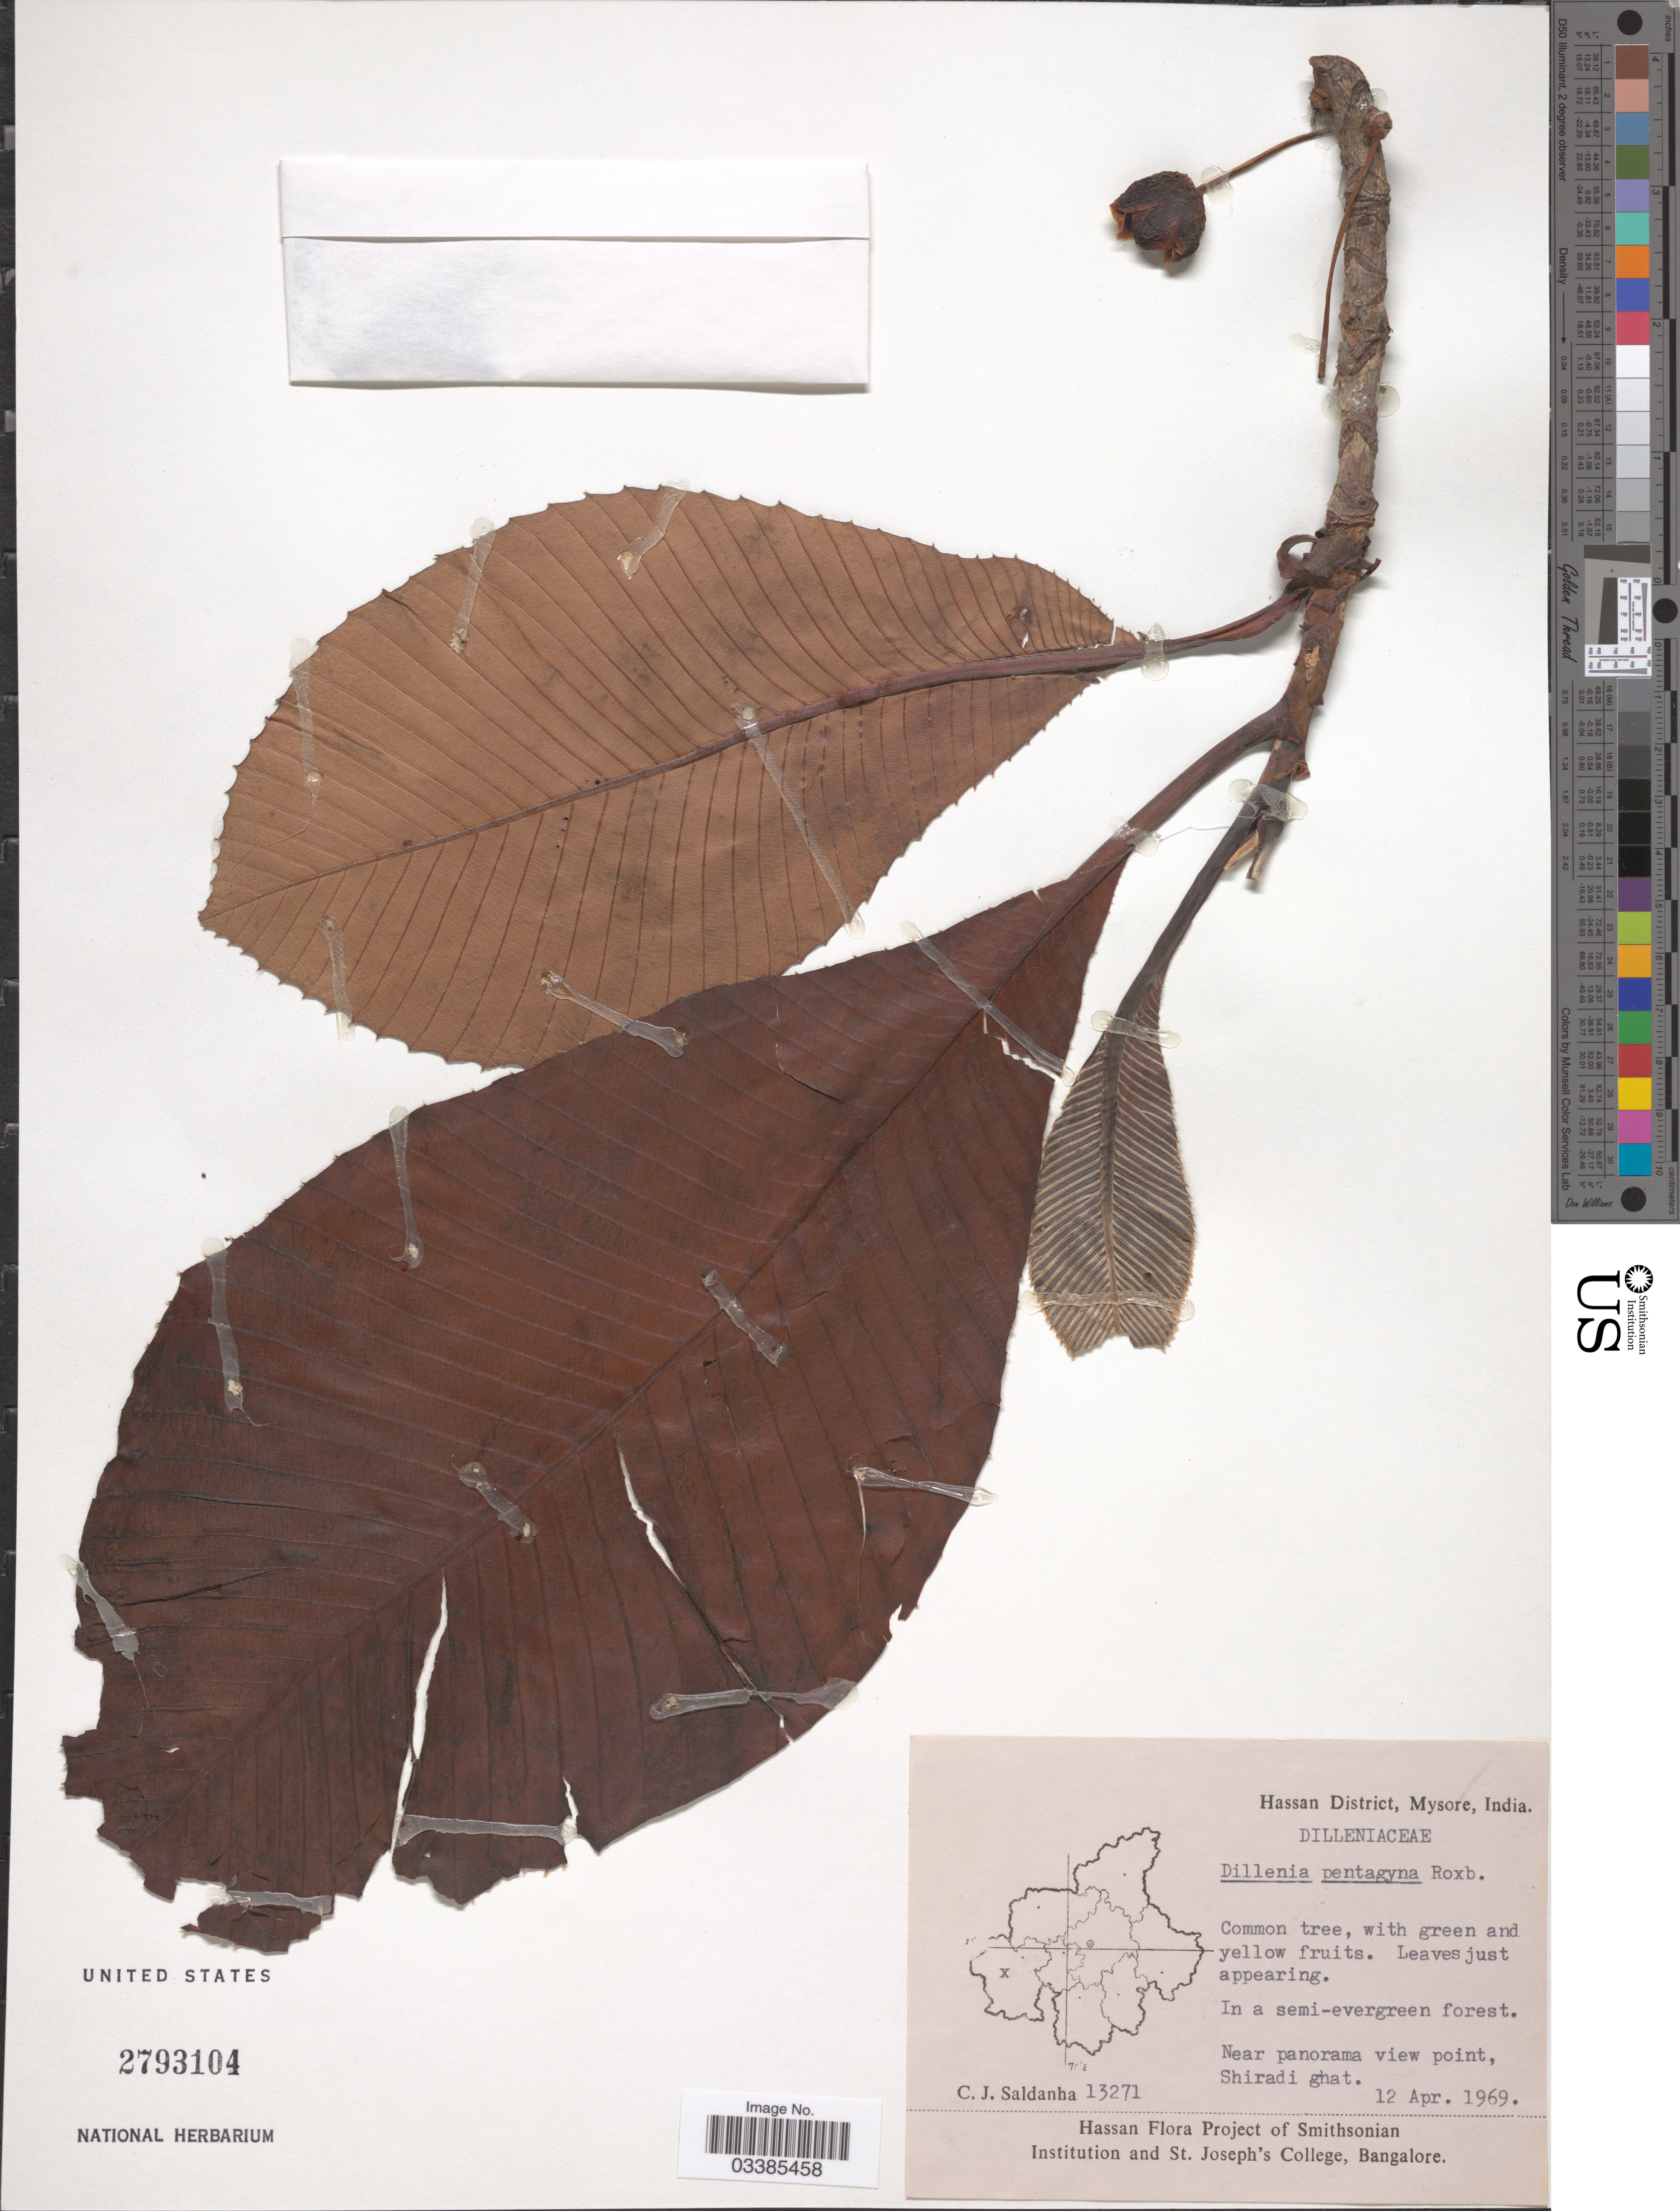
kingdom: Plantae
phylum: Tracheophyta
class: Magnoliopsida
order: Dilleniales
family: Dilleniaceae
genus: Dillenia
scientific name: Dillenia pentagyna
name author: Roxb.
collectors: C. J. Saldanha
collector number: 13271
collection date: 1969-04-12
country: India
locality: Hassan District, Mysore, Near panorama view point, Shiradi ghat.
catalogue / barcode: US 2793104